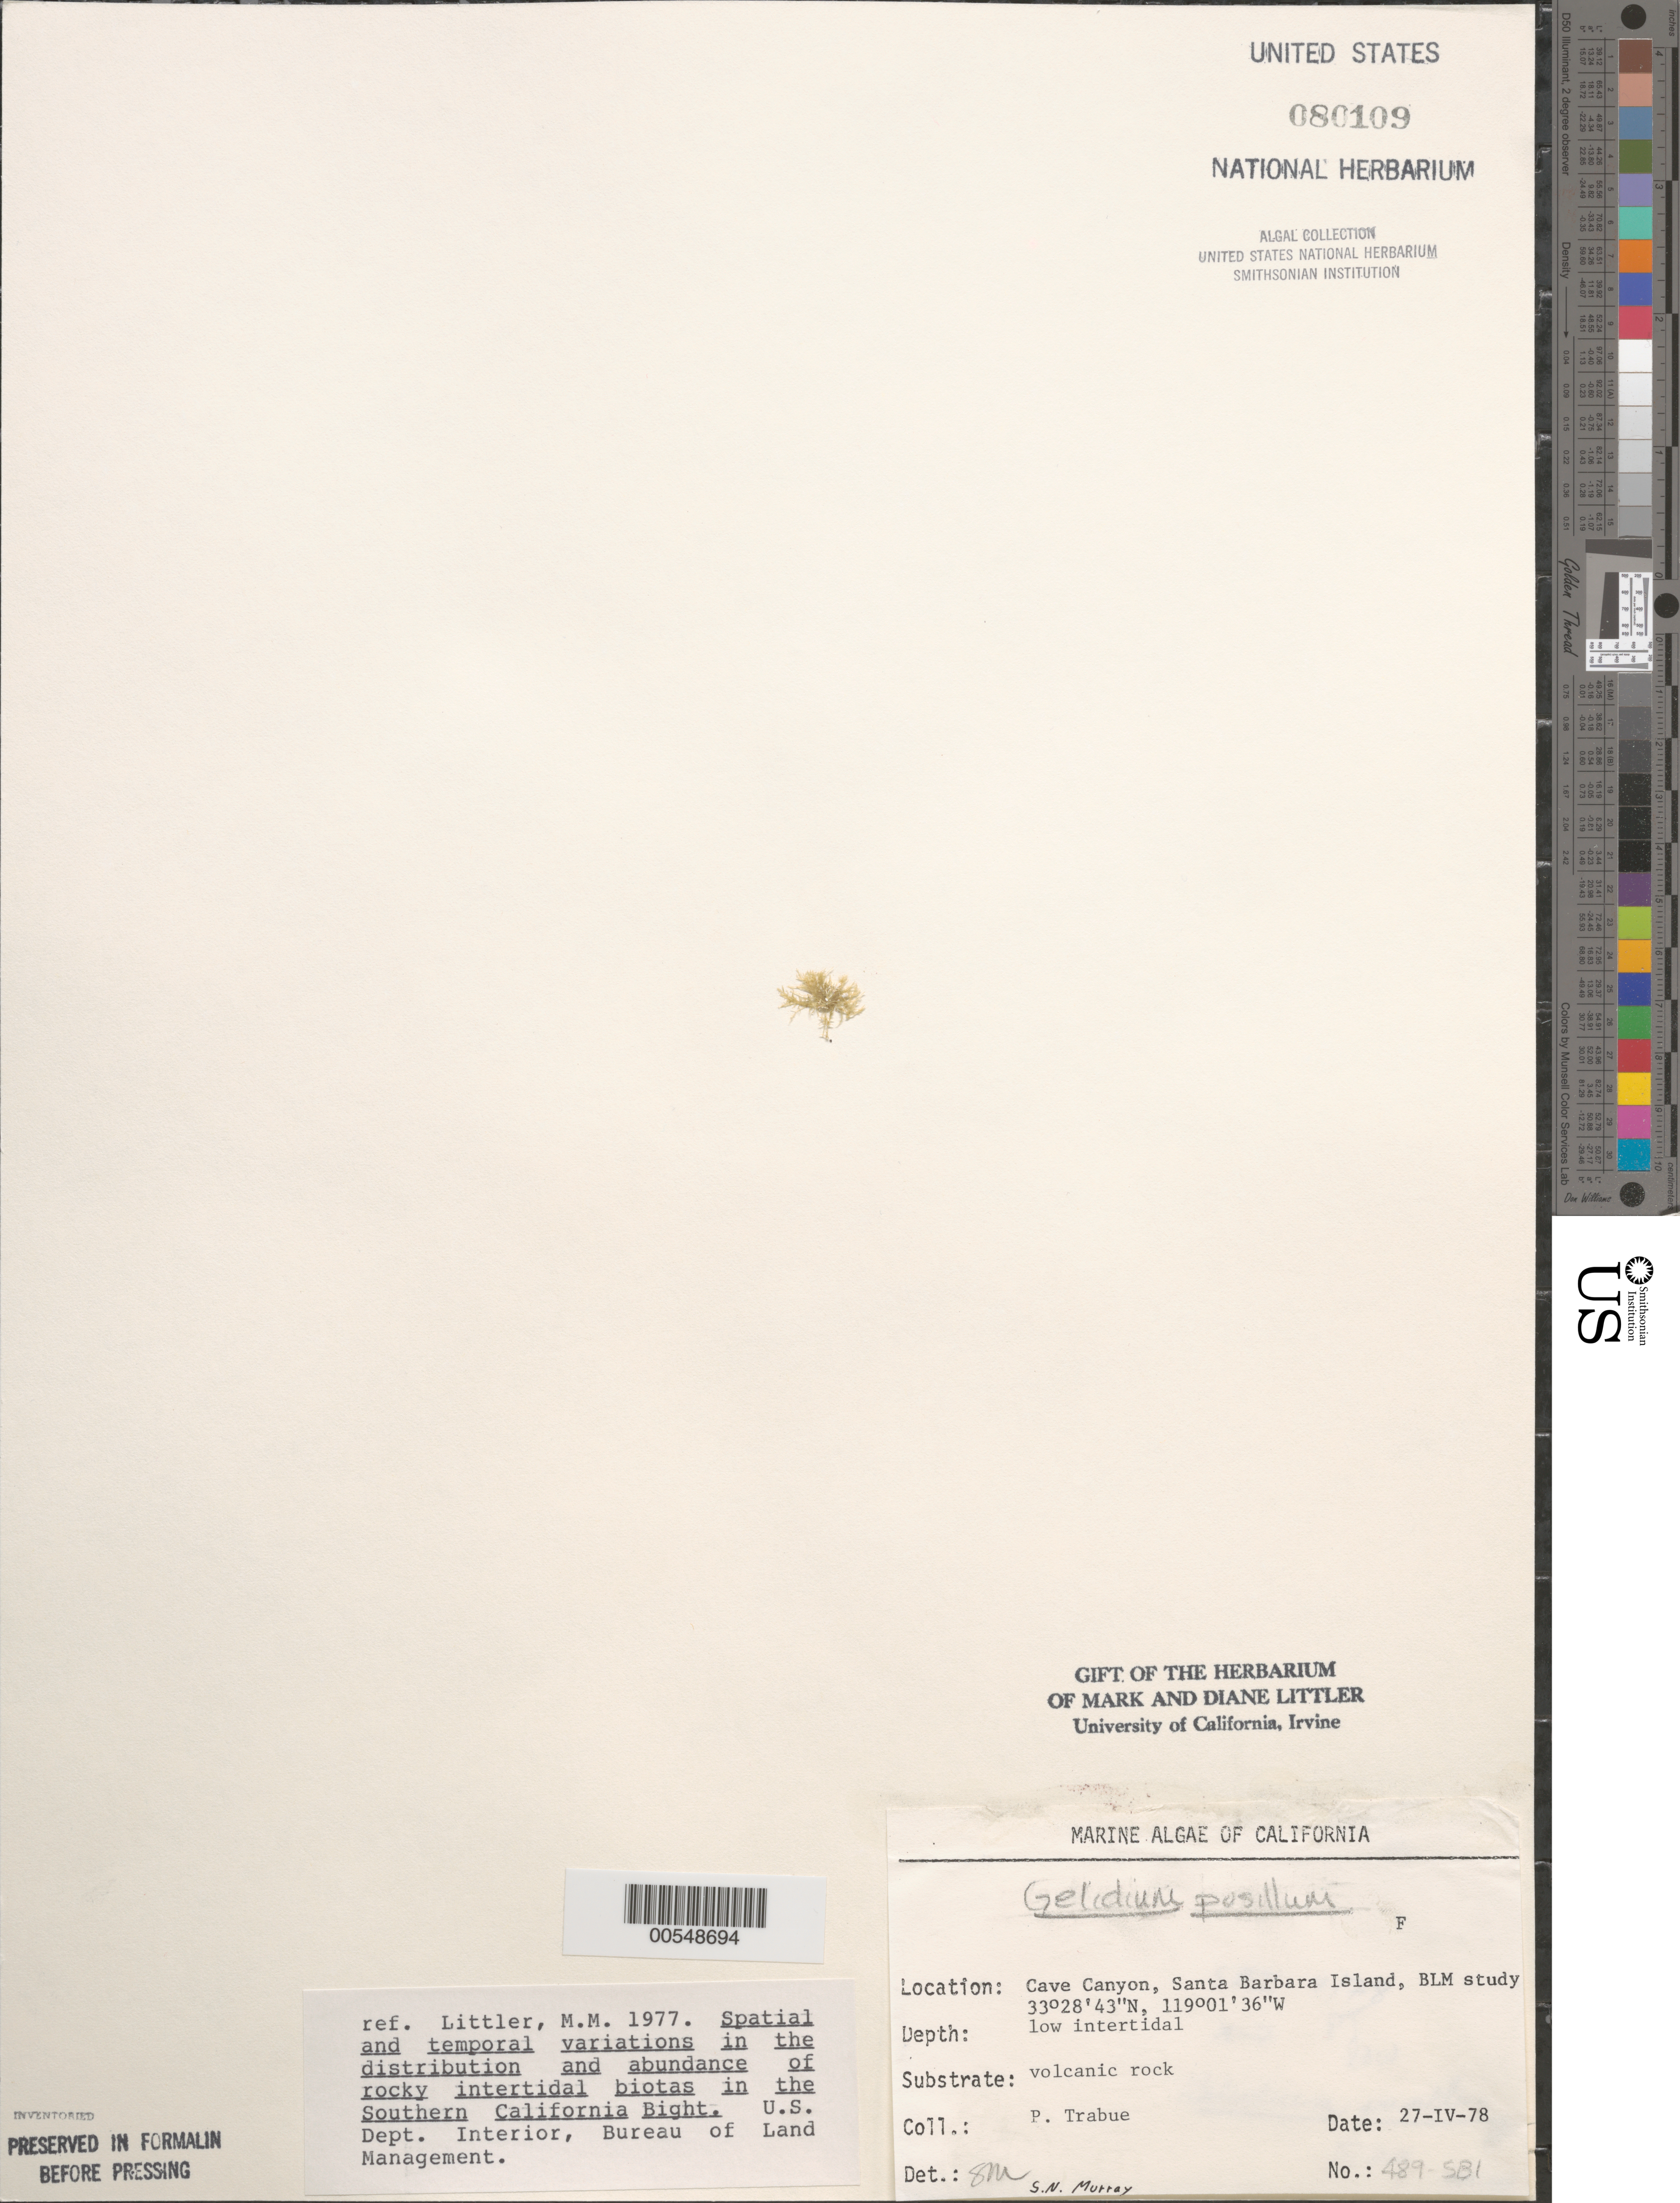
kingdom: Plantae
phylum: Rhodophyta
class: Florideophyceae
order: Gelidiales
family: Gelidiaceae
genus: Gelidium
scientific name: Gelidium pusillum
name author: (Stackh.) Le Jol.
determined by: Murray, S. N.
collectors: P. J. Trabue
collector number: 489-sbi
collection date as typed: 27 Apr 1978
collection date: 1978-04-27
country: United States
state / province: California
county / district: Santa Barbara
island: Santa Barbara Island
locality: Cave Canyon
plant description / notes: BLM-SOCALBIGHT Rocky Intertidal Survey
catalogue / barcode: US 80109